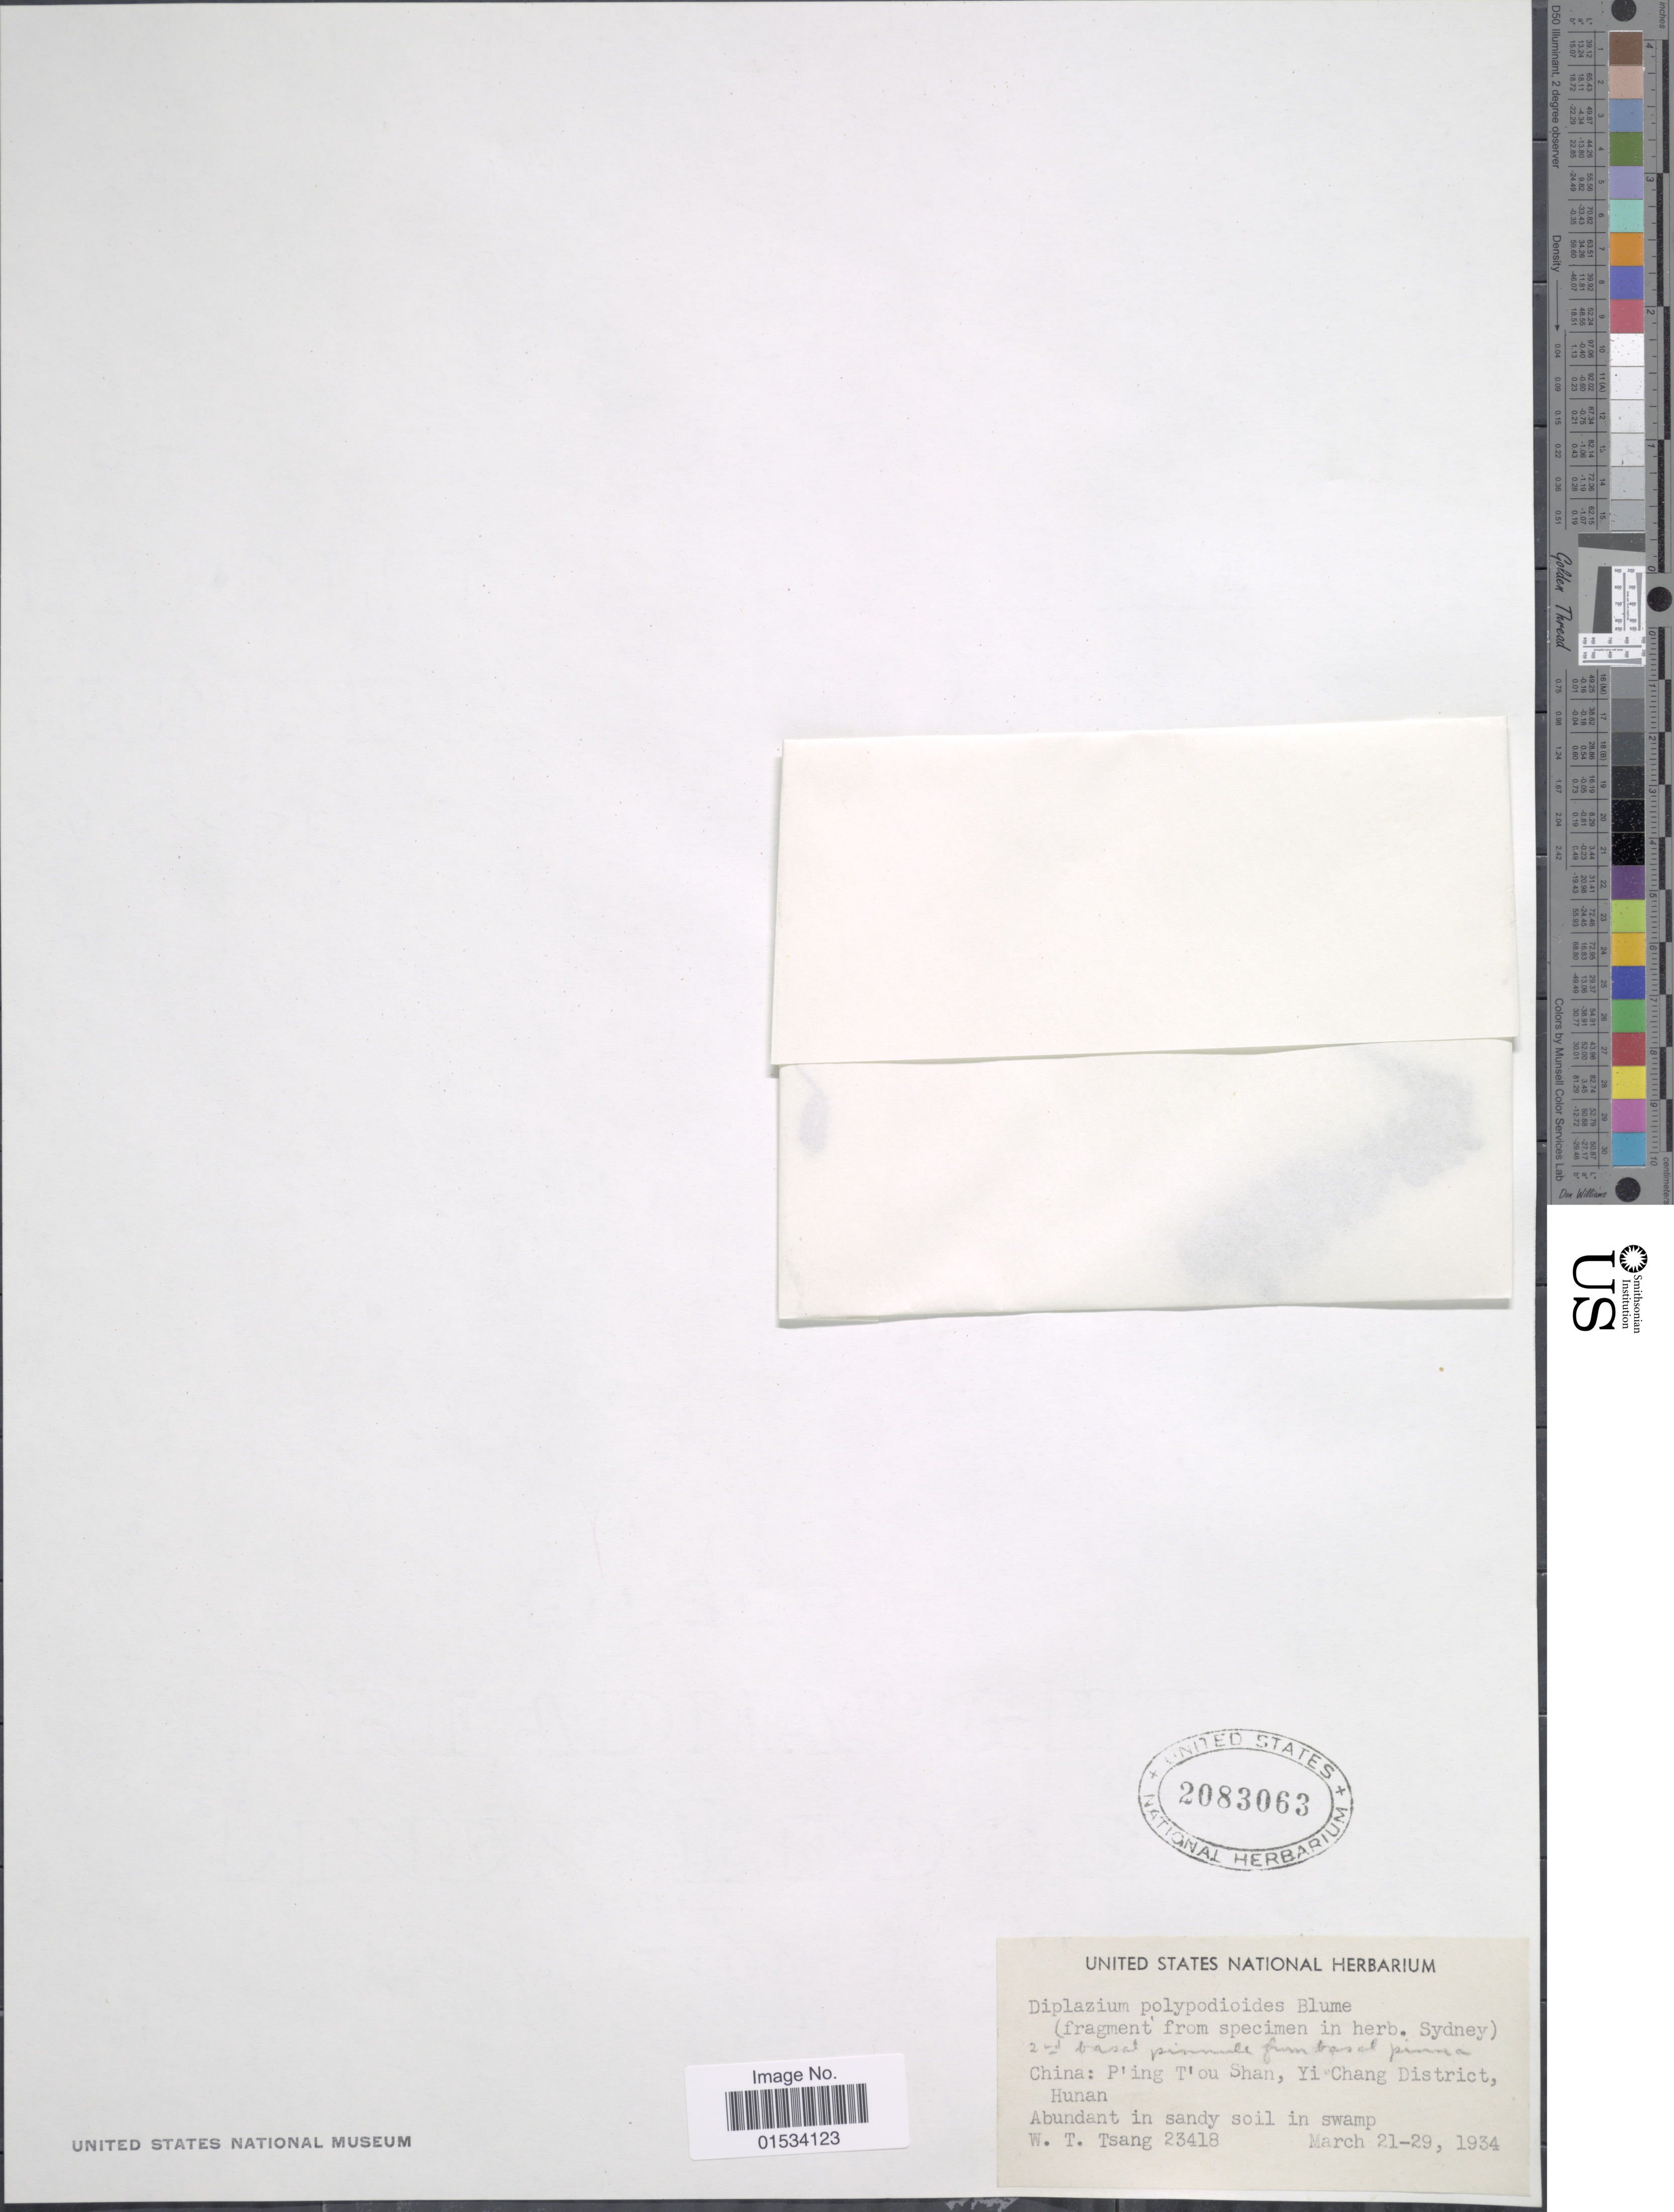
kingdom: Plantae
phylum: Tracheophyta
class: Polypodiopsida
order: Polypodiales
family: Athyriaceae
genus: Diplazium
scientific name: Diplazium polypodioides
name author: Blume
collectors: W. T. Tsang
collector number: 23418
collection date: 1934-03-21/1934-03-29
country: China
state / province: Hunan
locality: P'ing T'ou Shan, Yi Chang District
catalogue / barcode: US 2083063